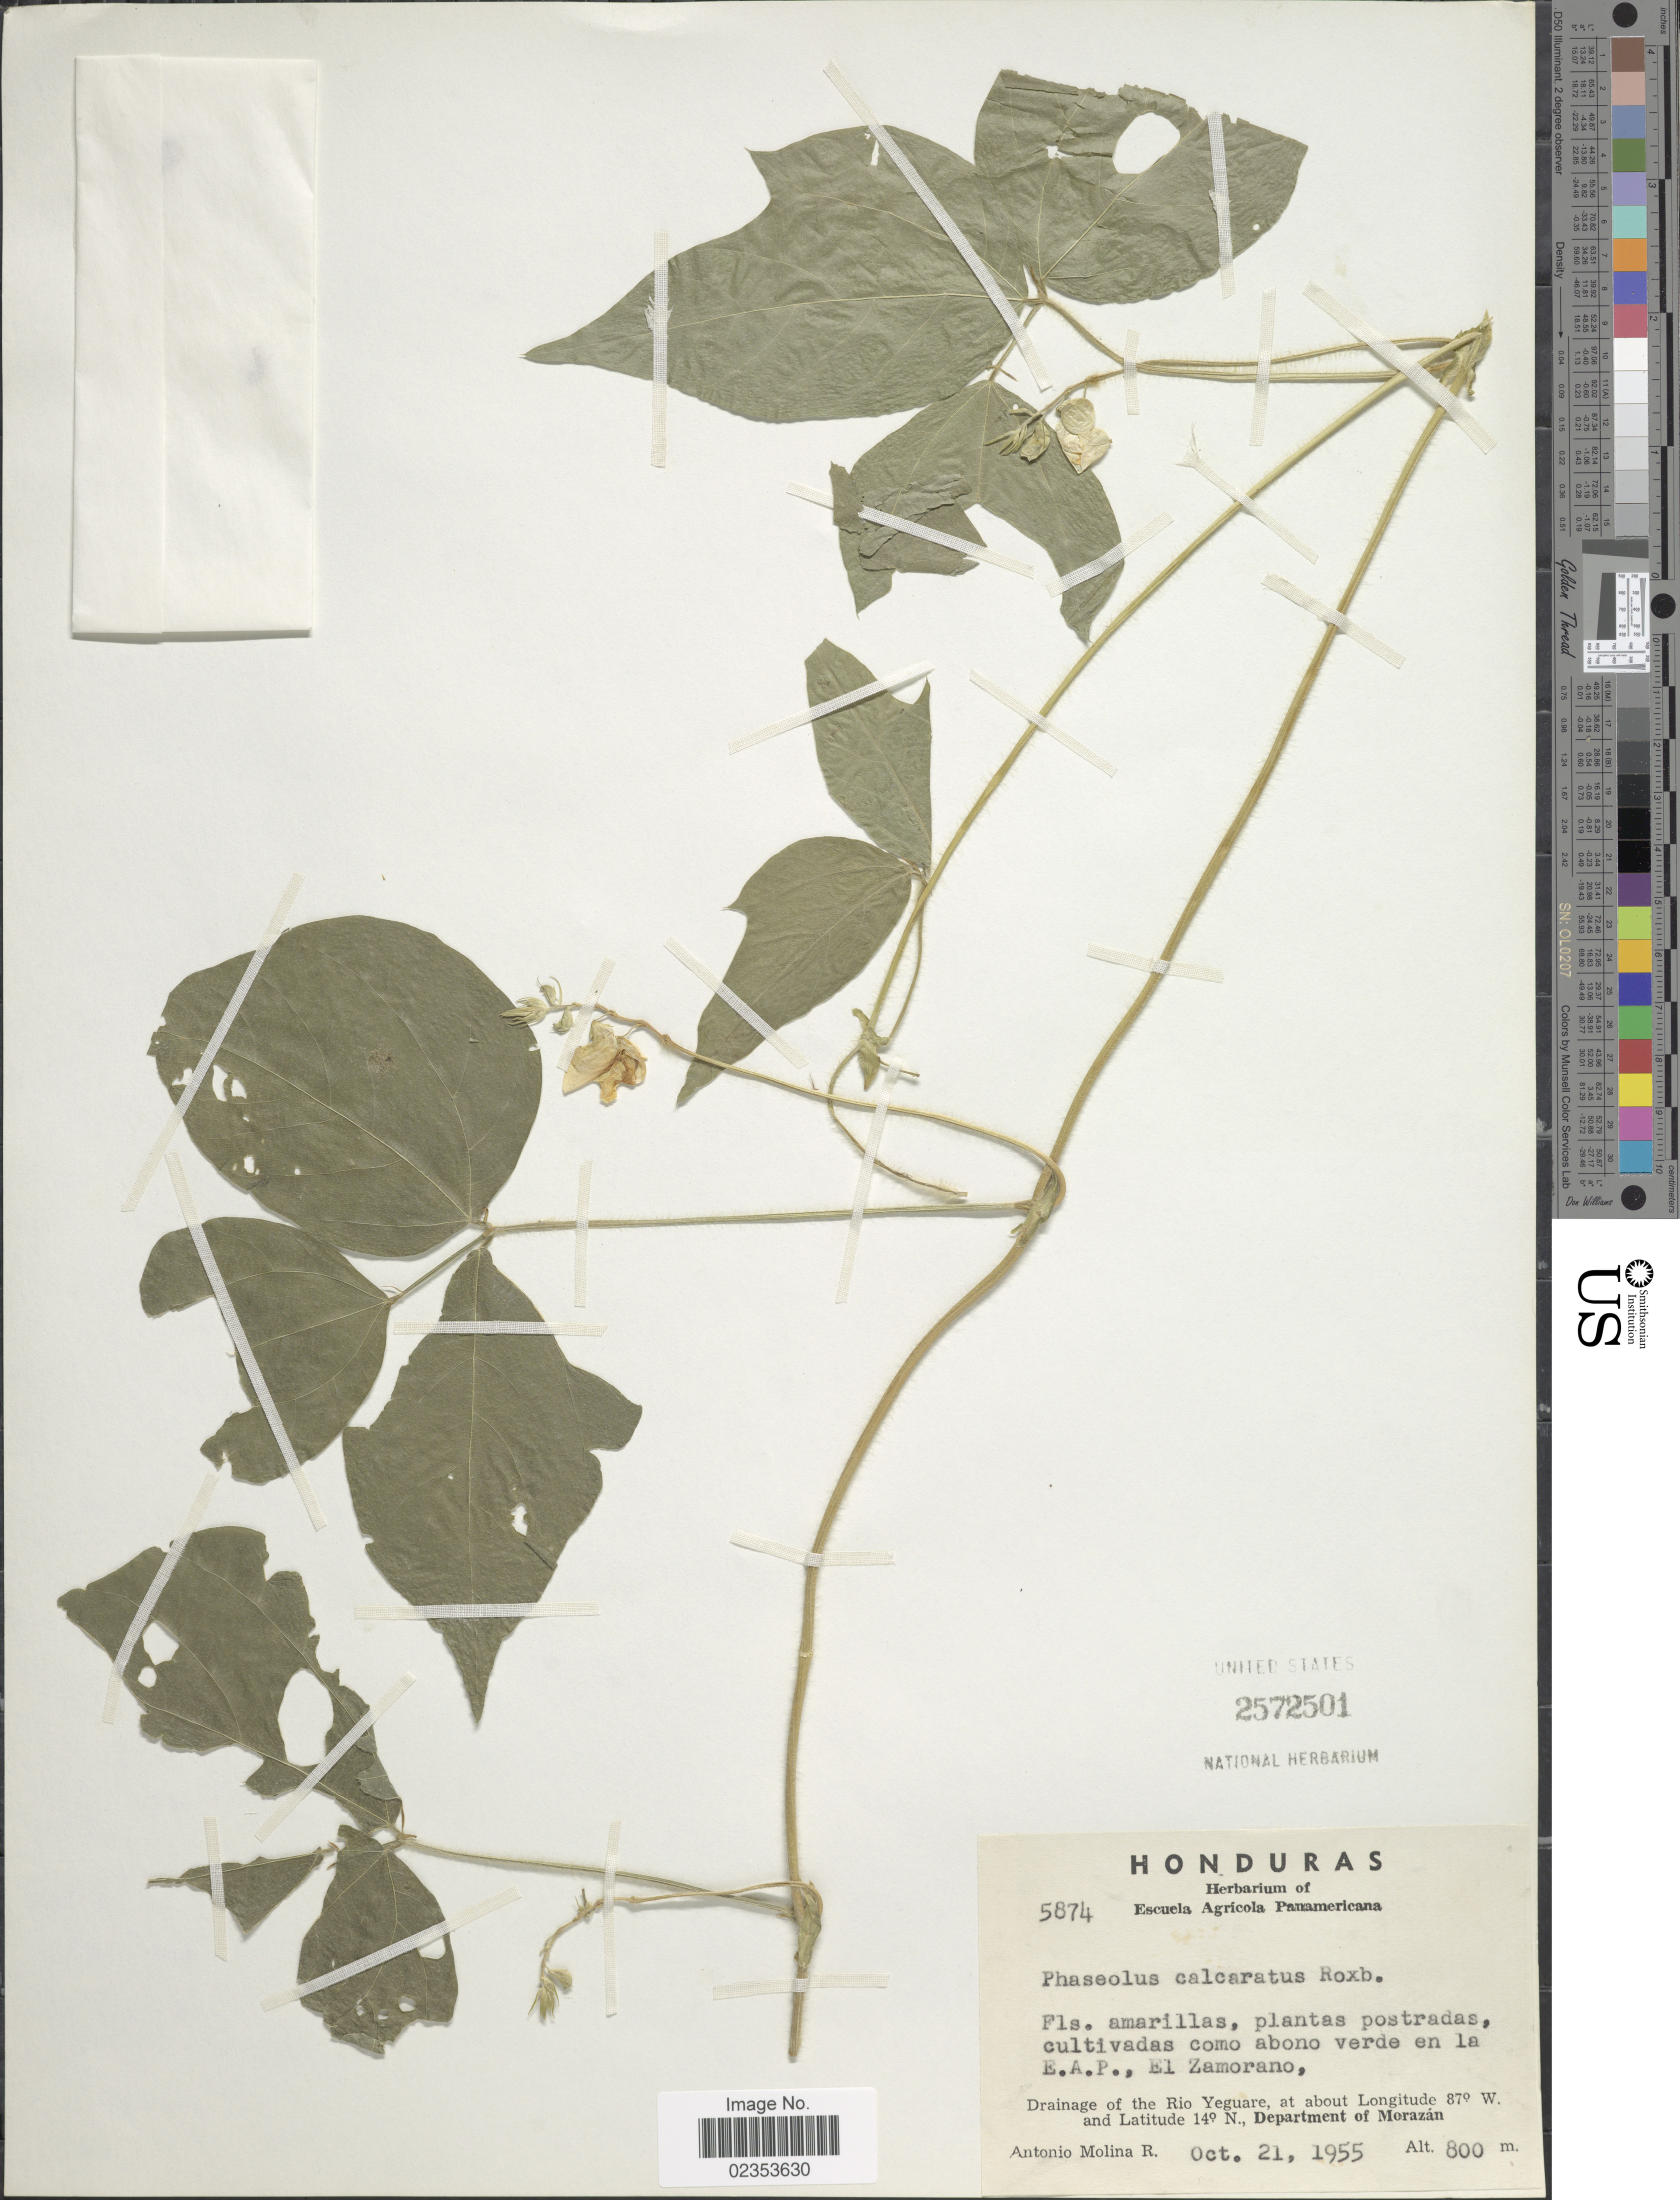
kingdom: Plantae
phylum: Tracheophyta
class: Magnoliopsida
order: Fabales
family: Fabaceae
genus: Vigna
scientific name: Vigna umbellata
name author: (Thunb.) Ohwi & H. Ohashi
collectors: A. Molina R.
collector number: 5874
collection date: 1955-10-21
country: Honduras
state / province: Fco. Morazán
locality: En la E.A.P., El Zamorano, Drainage of the Rio Yeguare, Department of Morazan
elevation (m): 800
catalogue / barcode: US 2572501